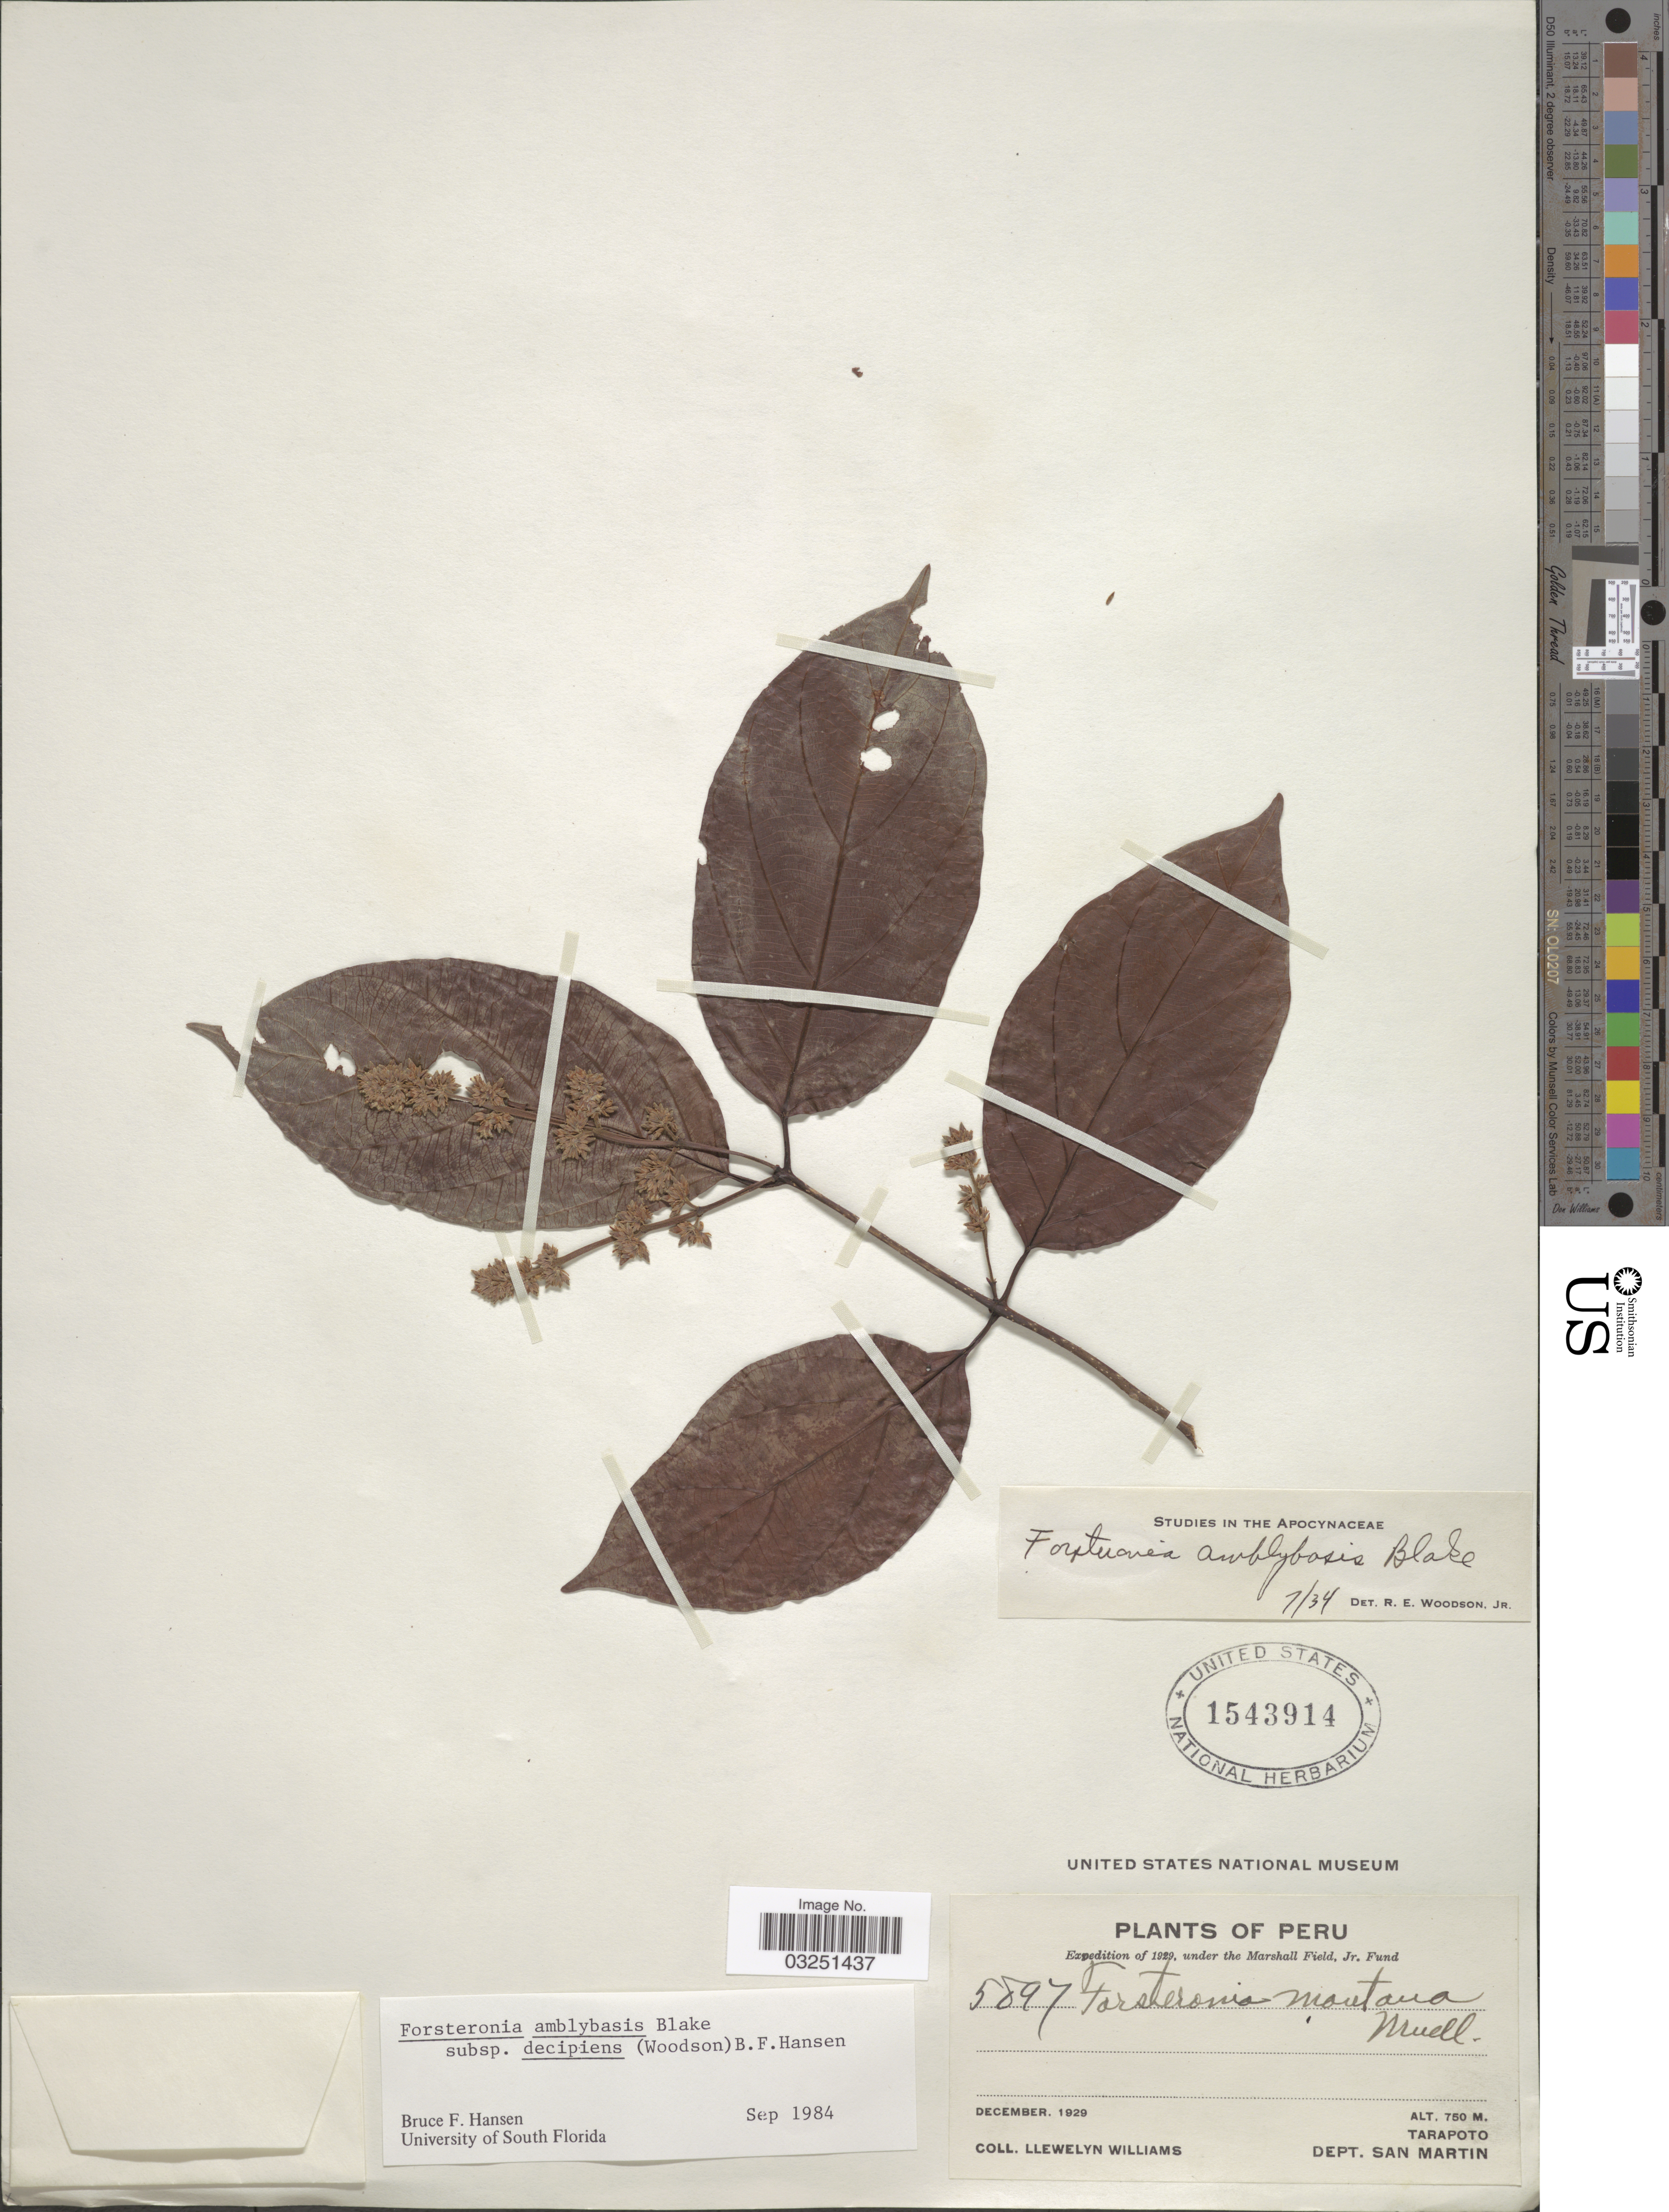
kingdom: Plantae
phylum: Tracheophyta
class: Magnoliopsida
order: Gentianales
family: Apocynaceae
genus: Forsteronia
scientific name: Forsteronia amblybasis subsp. decipiens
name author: (Woodson) B.F. Hansen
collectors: Ll. Williams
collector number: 5897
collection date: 1929-12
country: Peru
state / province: San Martín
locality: Tarapoto. Dept. San Martin.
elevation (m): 750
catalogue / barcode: US 1543914